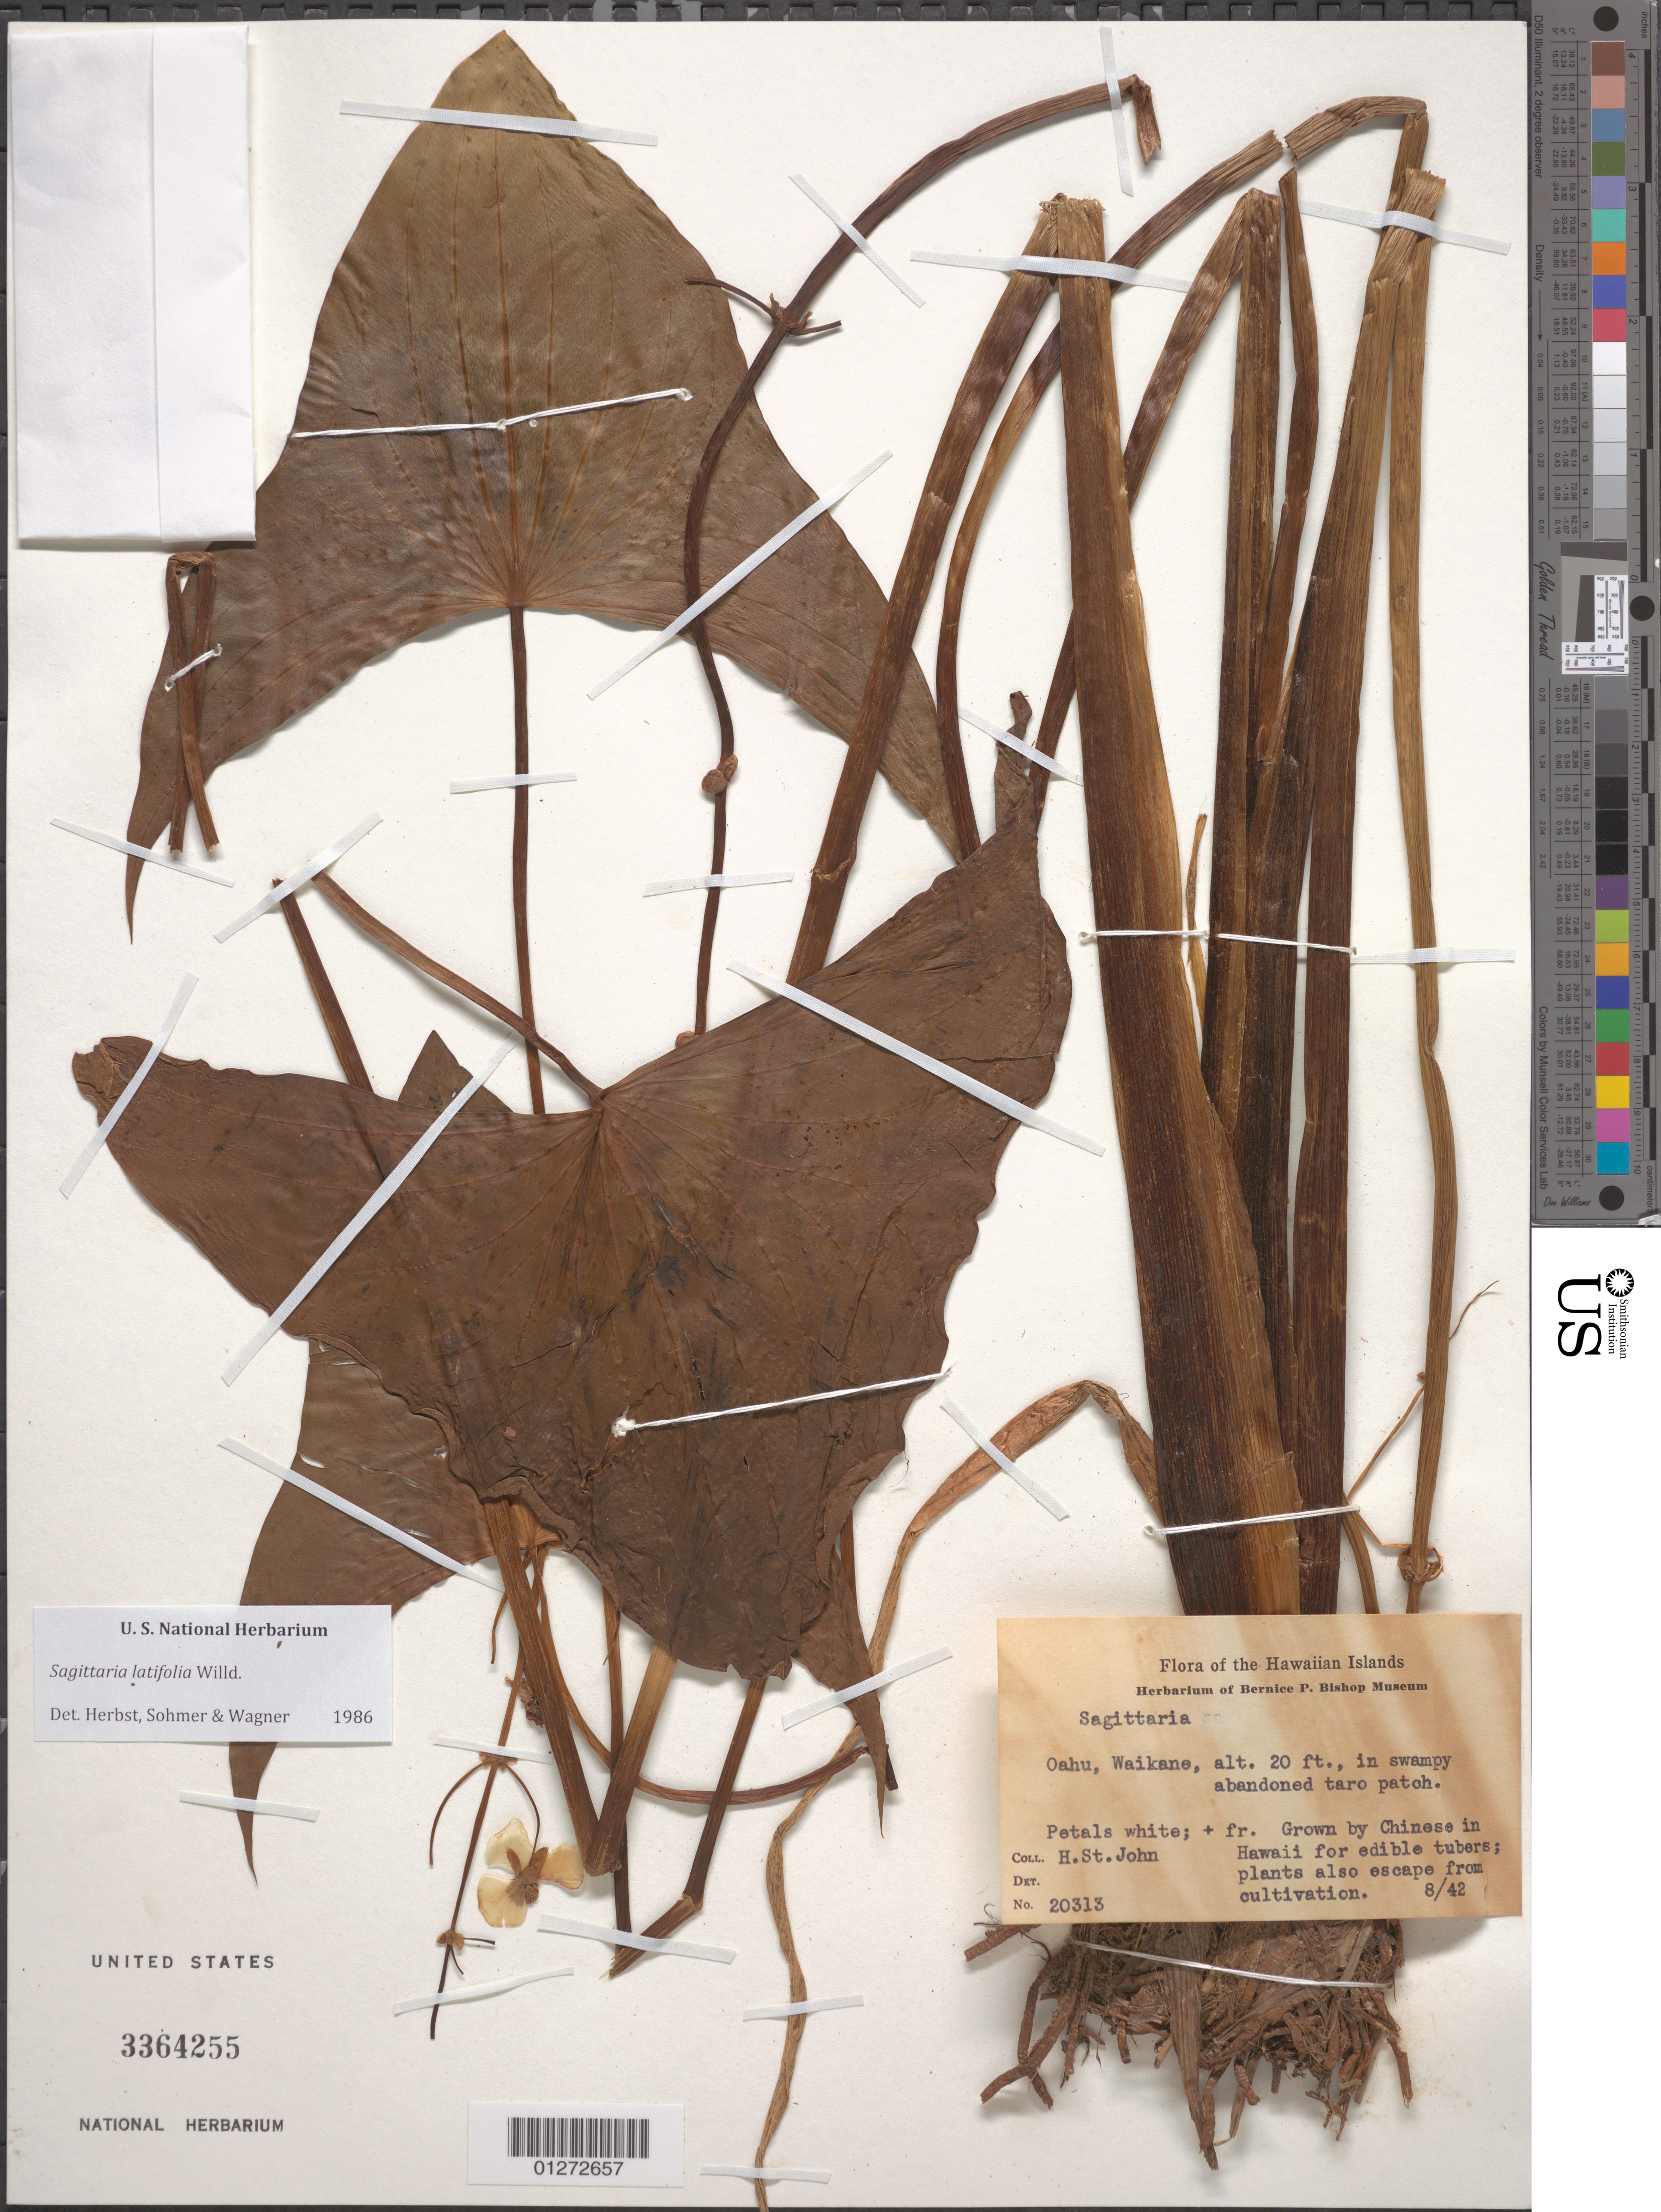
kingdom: Plantae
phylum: Tracheophyta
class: Liliopsida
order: Alismatales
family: Alismataceae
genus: Sagittaria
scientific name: Sagittaria latifolia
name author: Willd.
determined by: Herbst, D. R.; Sohmer, S. H.; Wagner, W. L.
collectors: H. St. John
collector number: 20313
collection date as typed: Aug 1942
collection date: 1942-08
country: United States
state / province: Hawaii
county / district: Honolulu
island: Oahu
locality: Waikane, in swampy abandoned taro patch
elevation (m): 6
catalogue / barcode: US 3364255